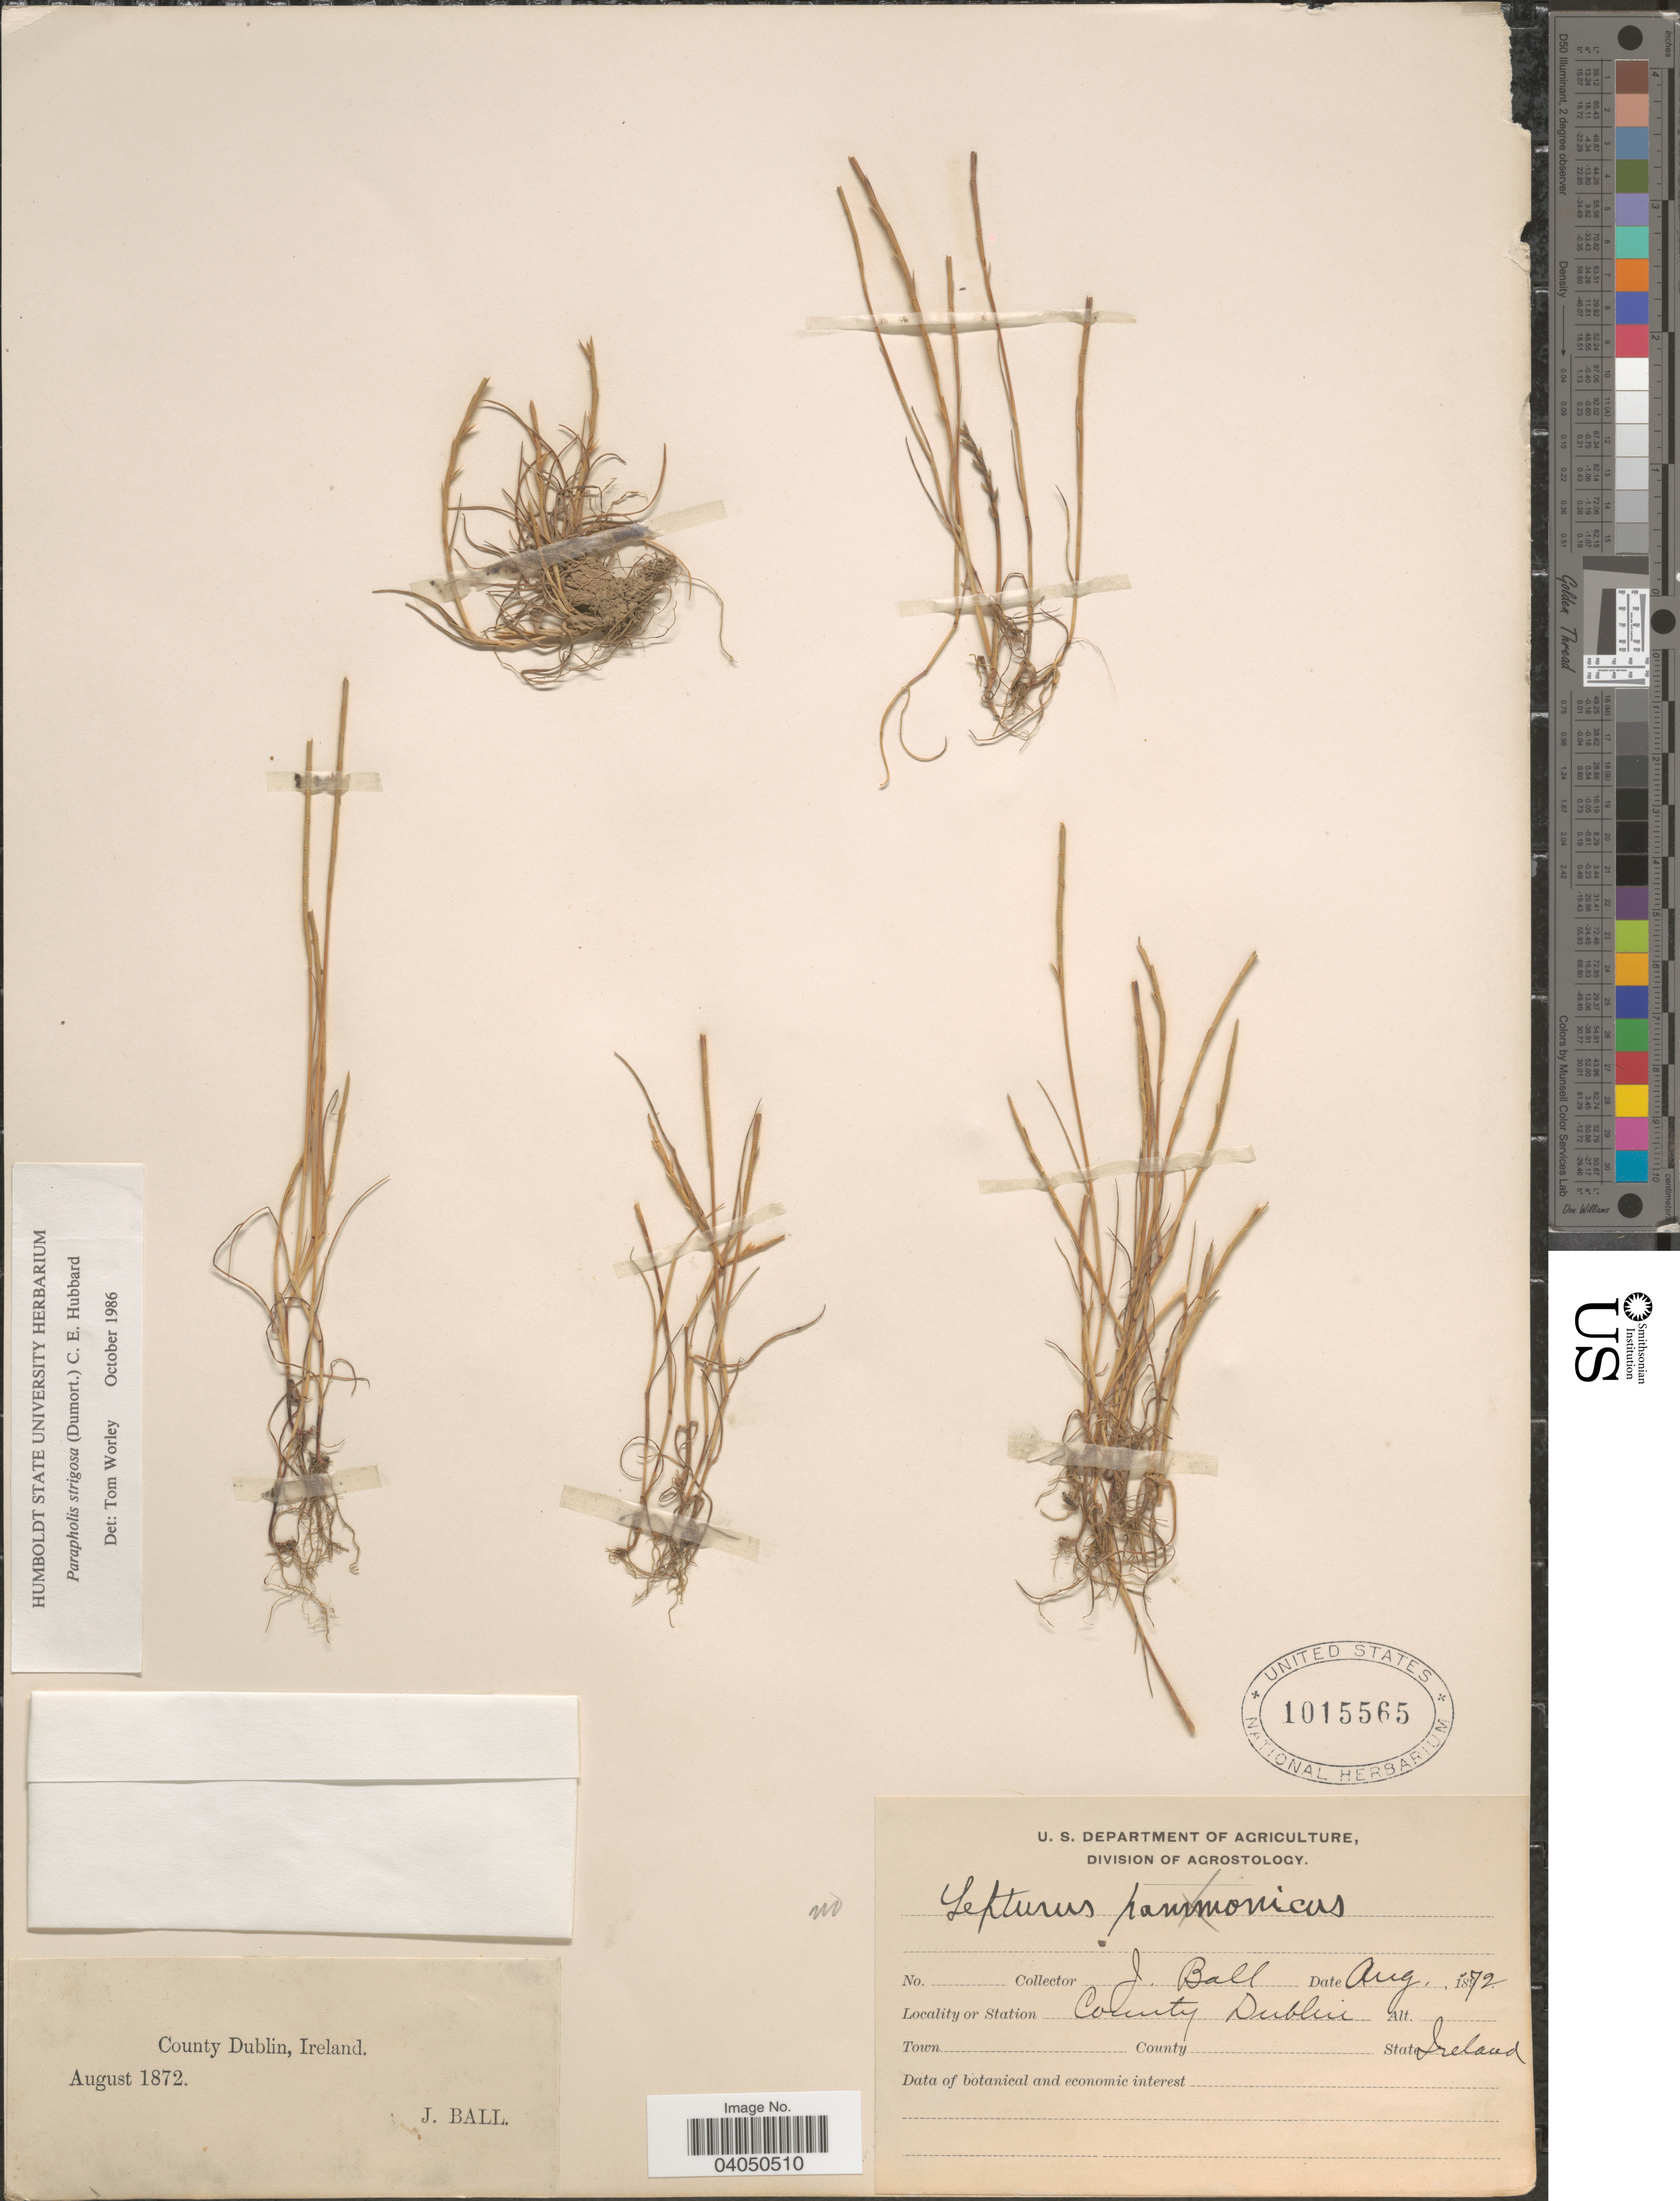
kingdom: Plantae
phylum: Tracheophyta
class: Liliopsida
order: Poales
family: Poaceae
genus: Parapholis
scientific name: Parapholis strigosa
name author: (Dumort.) C.E. Hubb.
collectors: J. Ball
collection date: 1872-08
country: Ireland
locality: County Dublin.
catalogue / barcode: US 1015565